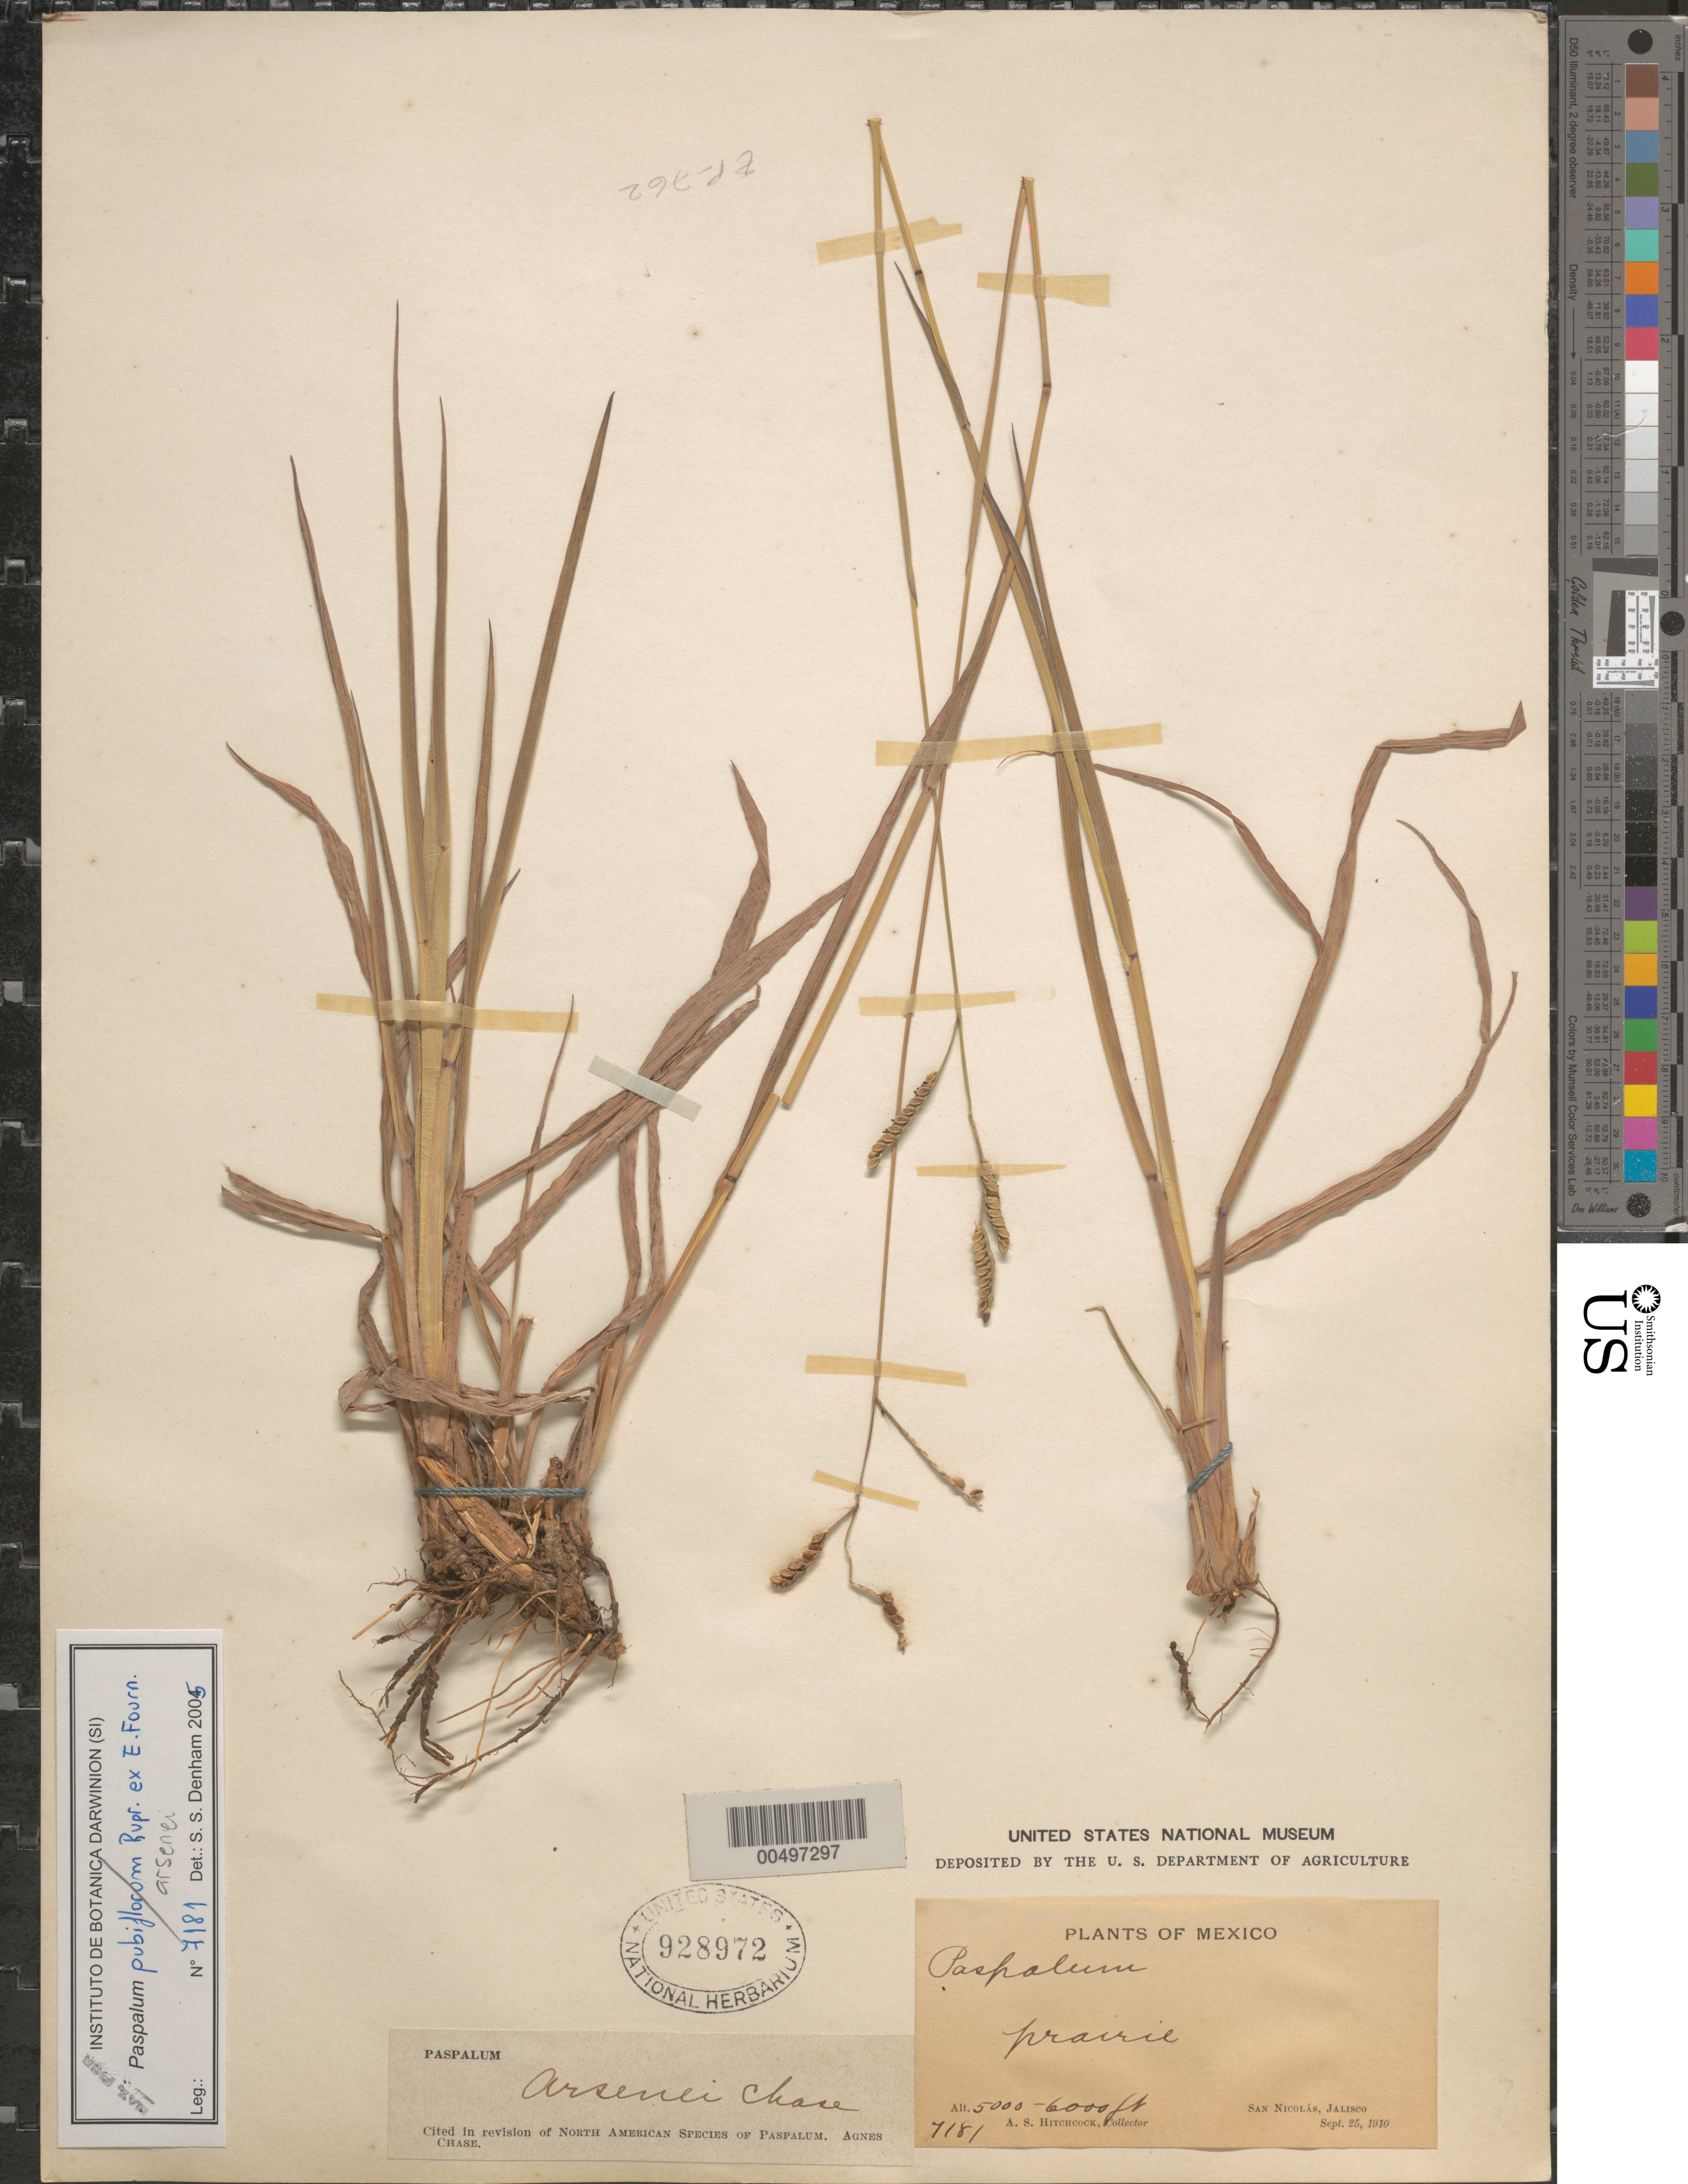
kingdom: Plantae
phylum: Tracheophyta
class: Liliopsida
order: Poales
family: Poaceae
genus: Paspalum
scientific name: Paspalum arsenei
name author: Chase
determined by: Chase, [M.] Agnes, (US)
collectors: A. S. Hitchcock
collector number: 7181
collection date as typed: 25 Sep 1910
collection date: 1910-09-25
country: Mexico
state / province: Jalisco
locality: San Nicolás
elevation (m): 1524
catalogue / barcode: US 928972